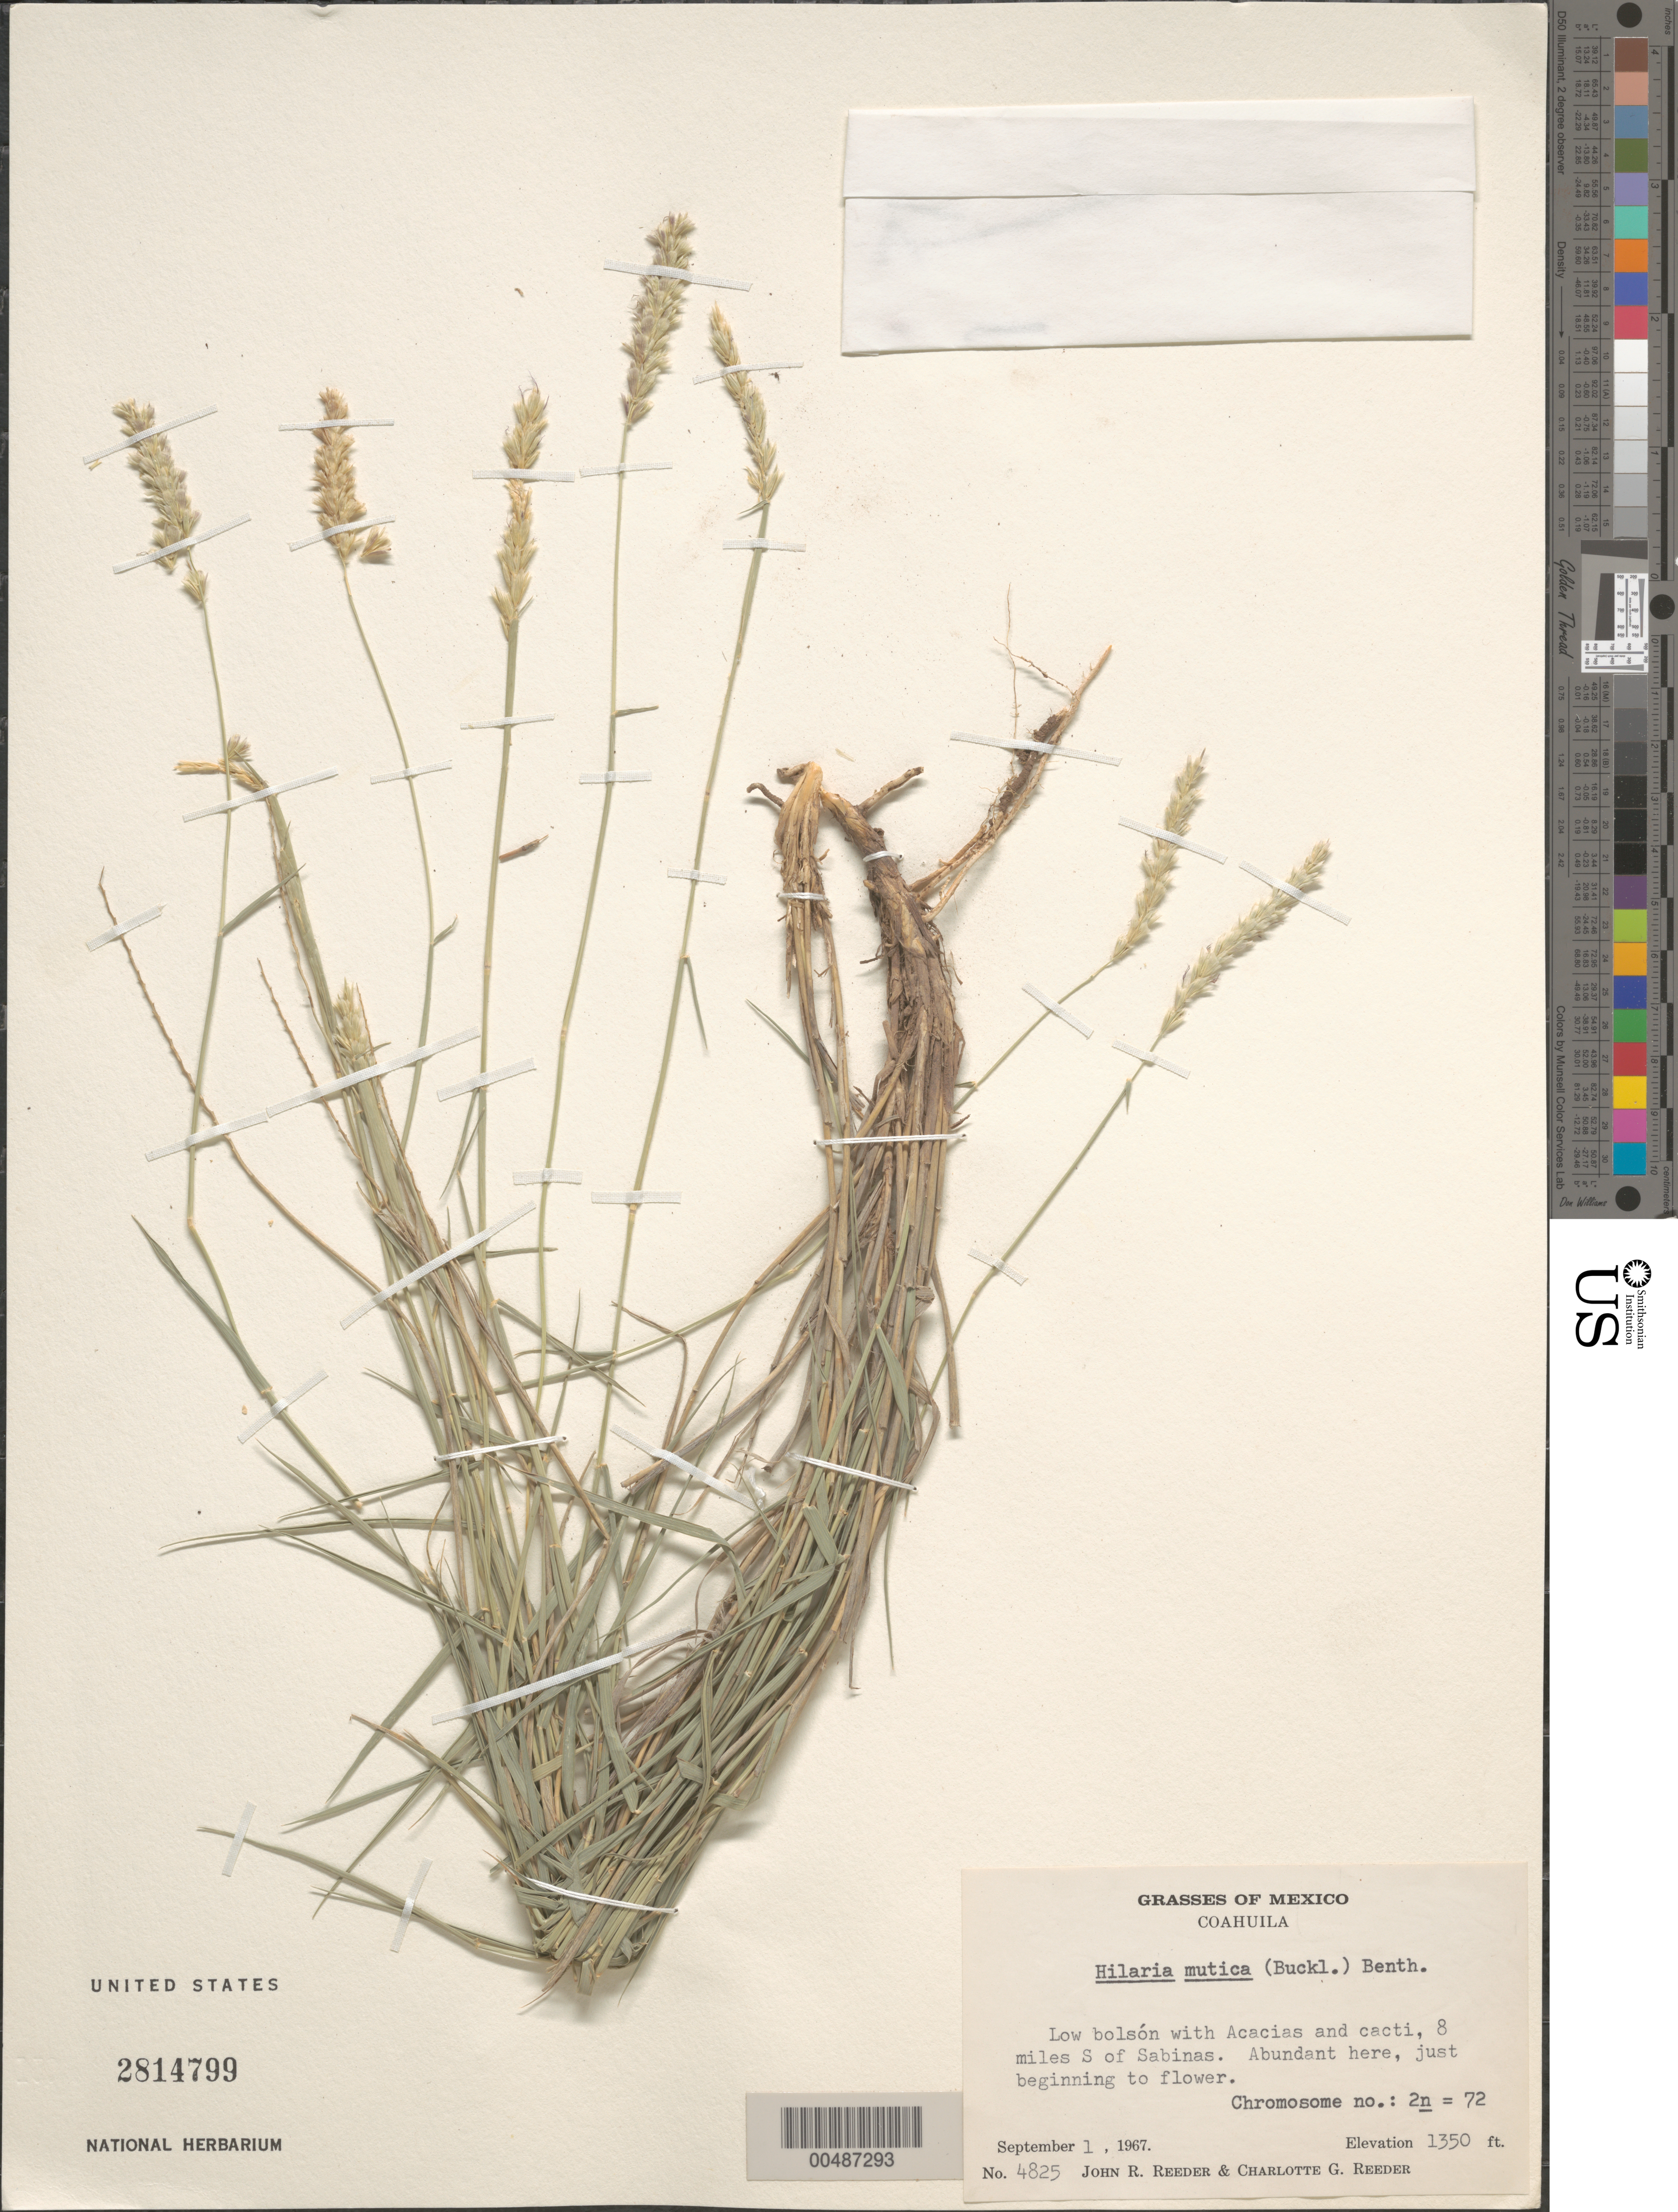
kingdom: Plantae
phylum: Tracheophyta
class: Liliopsida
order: Poales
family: Poaceae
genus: Hilaria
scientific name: Hilaria mutica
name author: (Buckley) Benth.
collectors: J. R. Reeder & C. G. Reeder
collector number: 4825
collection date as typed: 1 Sep 1967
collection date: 1967-09-01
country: Mexico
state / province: Coahuila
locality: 8 mi S of Sabinas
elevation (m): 411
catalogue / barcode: US 2814799